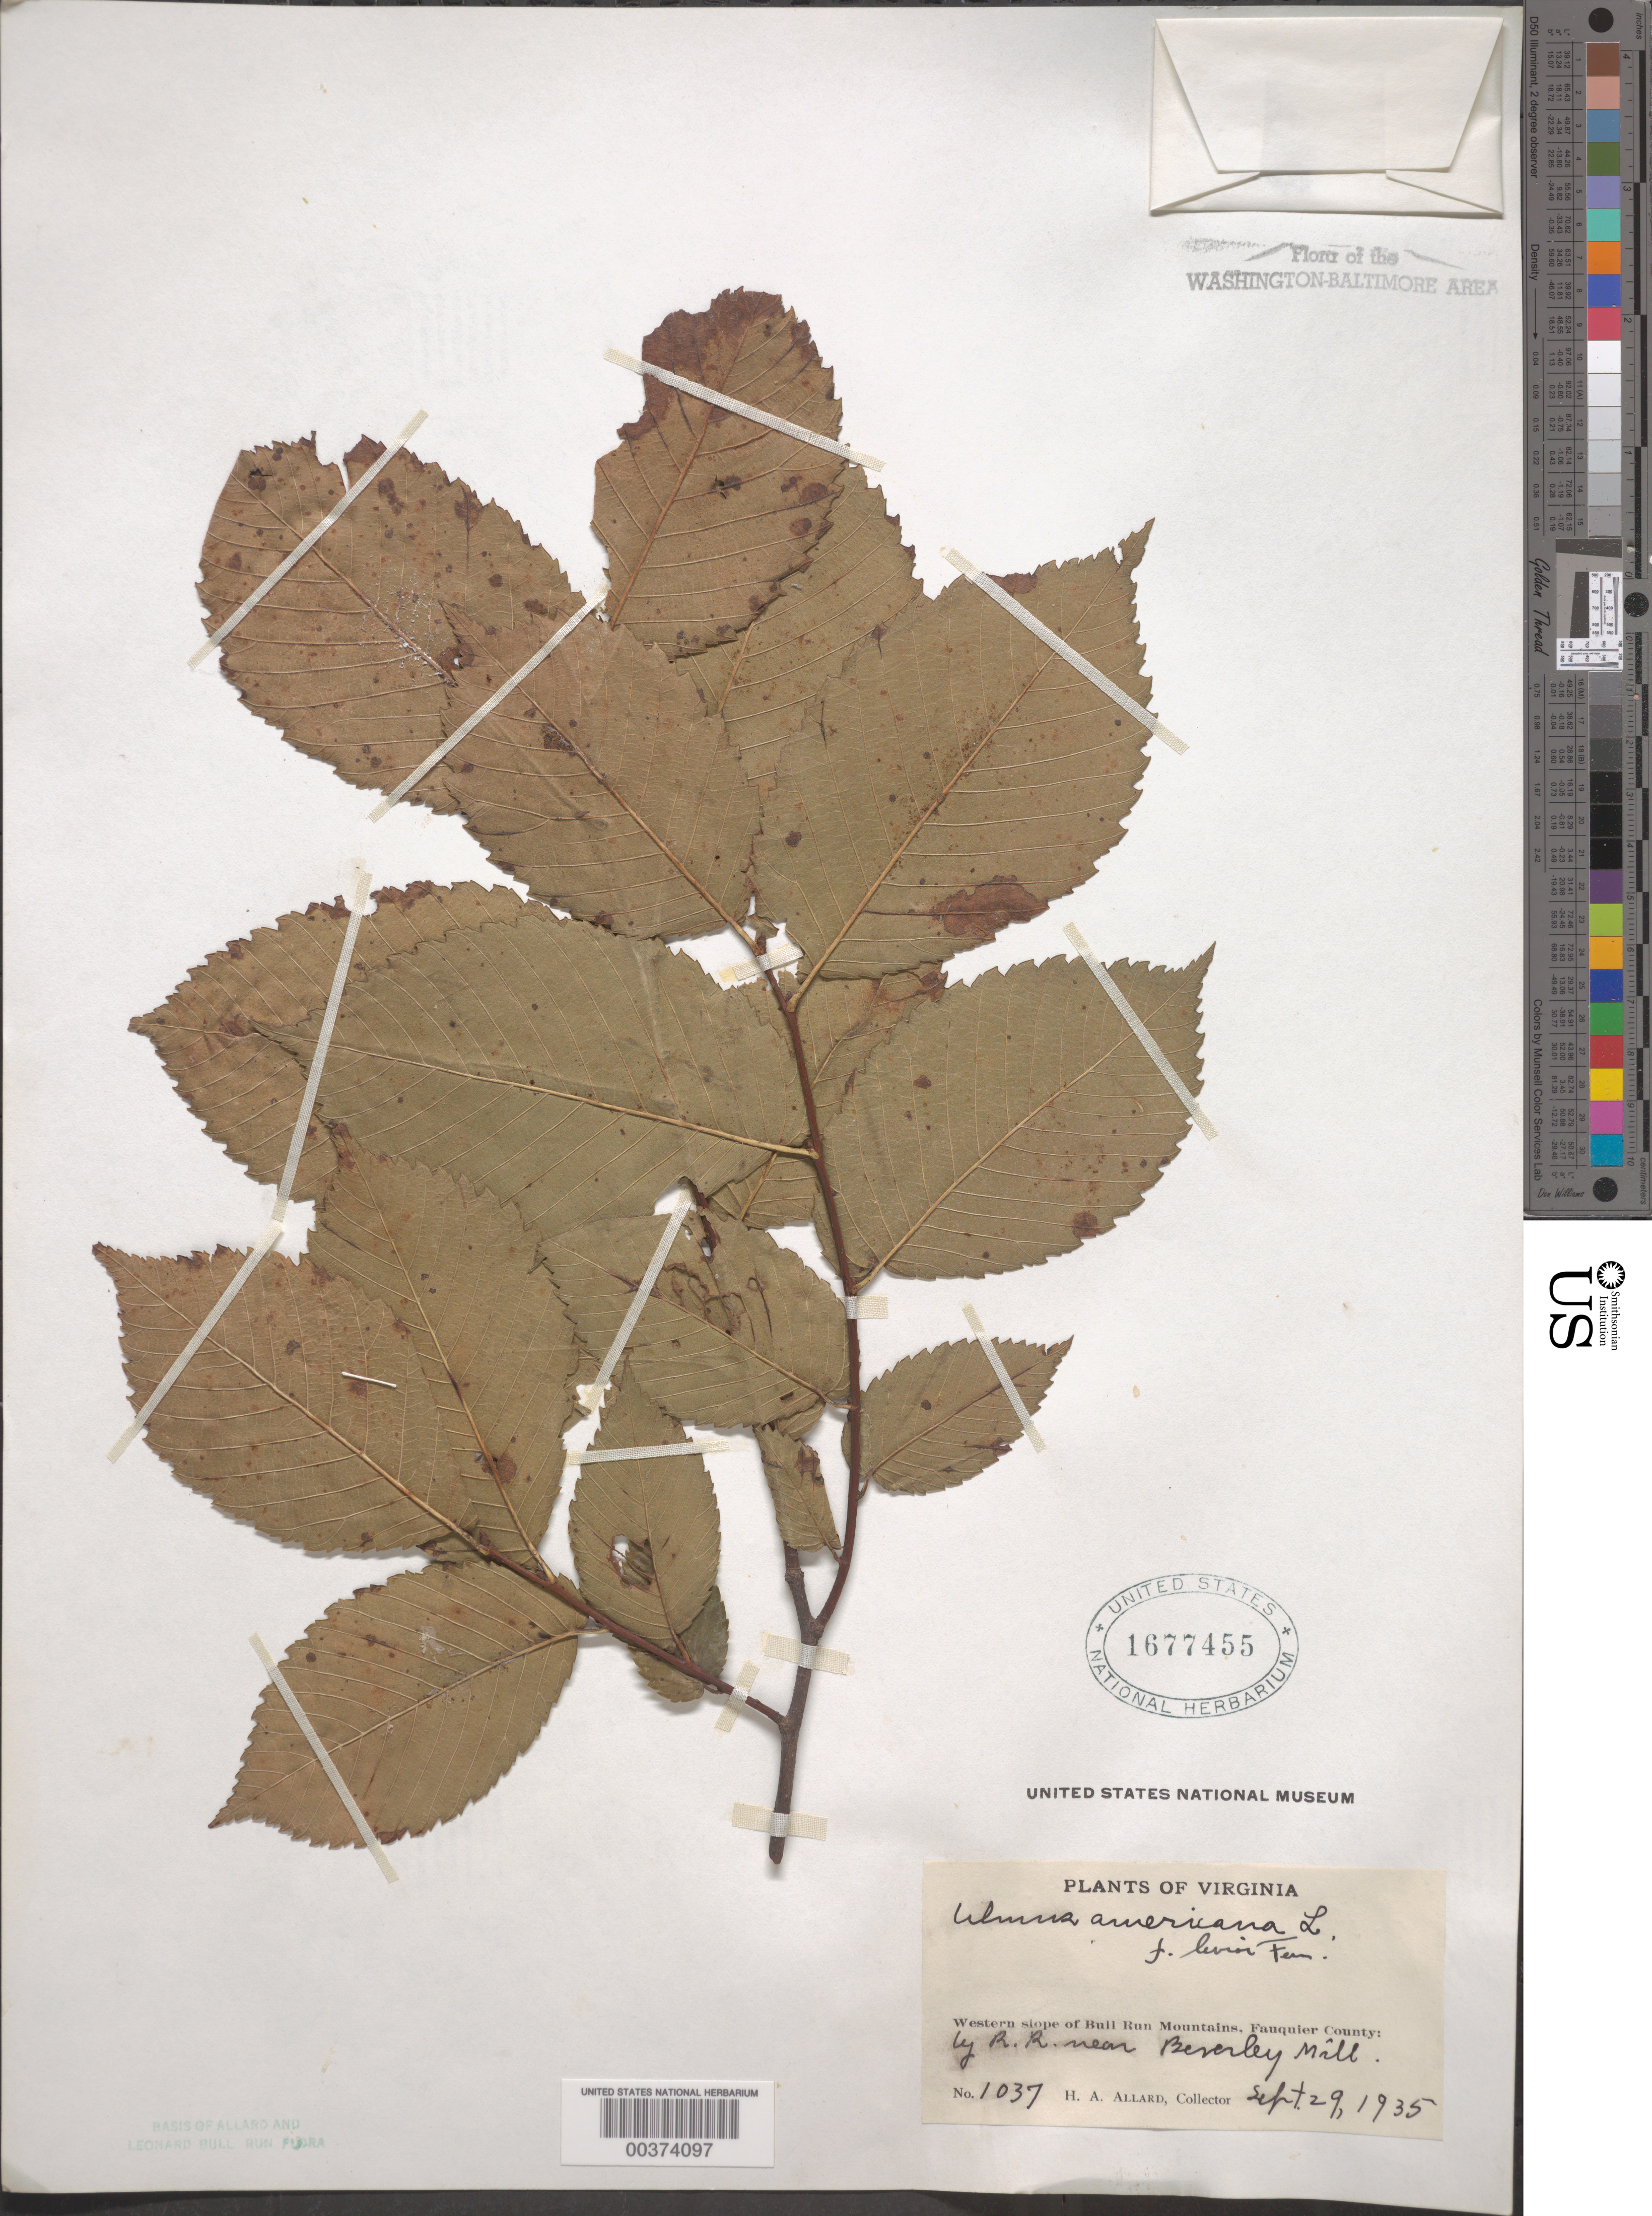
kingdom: Plantae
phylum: Tracheophyta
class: Magnoliopsida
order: Rosales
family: Ulmaceae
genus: Ulmus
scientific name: Ulmus americana f. laevior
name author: Fernald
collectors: H. A. Allard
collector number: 1037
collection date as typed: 29 Sep 1935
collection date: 1935-09-29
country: United States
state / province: Virginia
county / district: Fauquier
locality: Railroad near Beverley Mill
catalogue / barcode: US 1677455